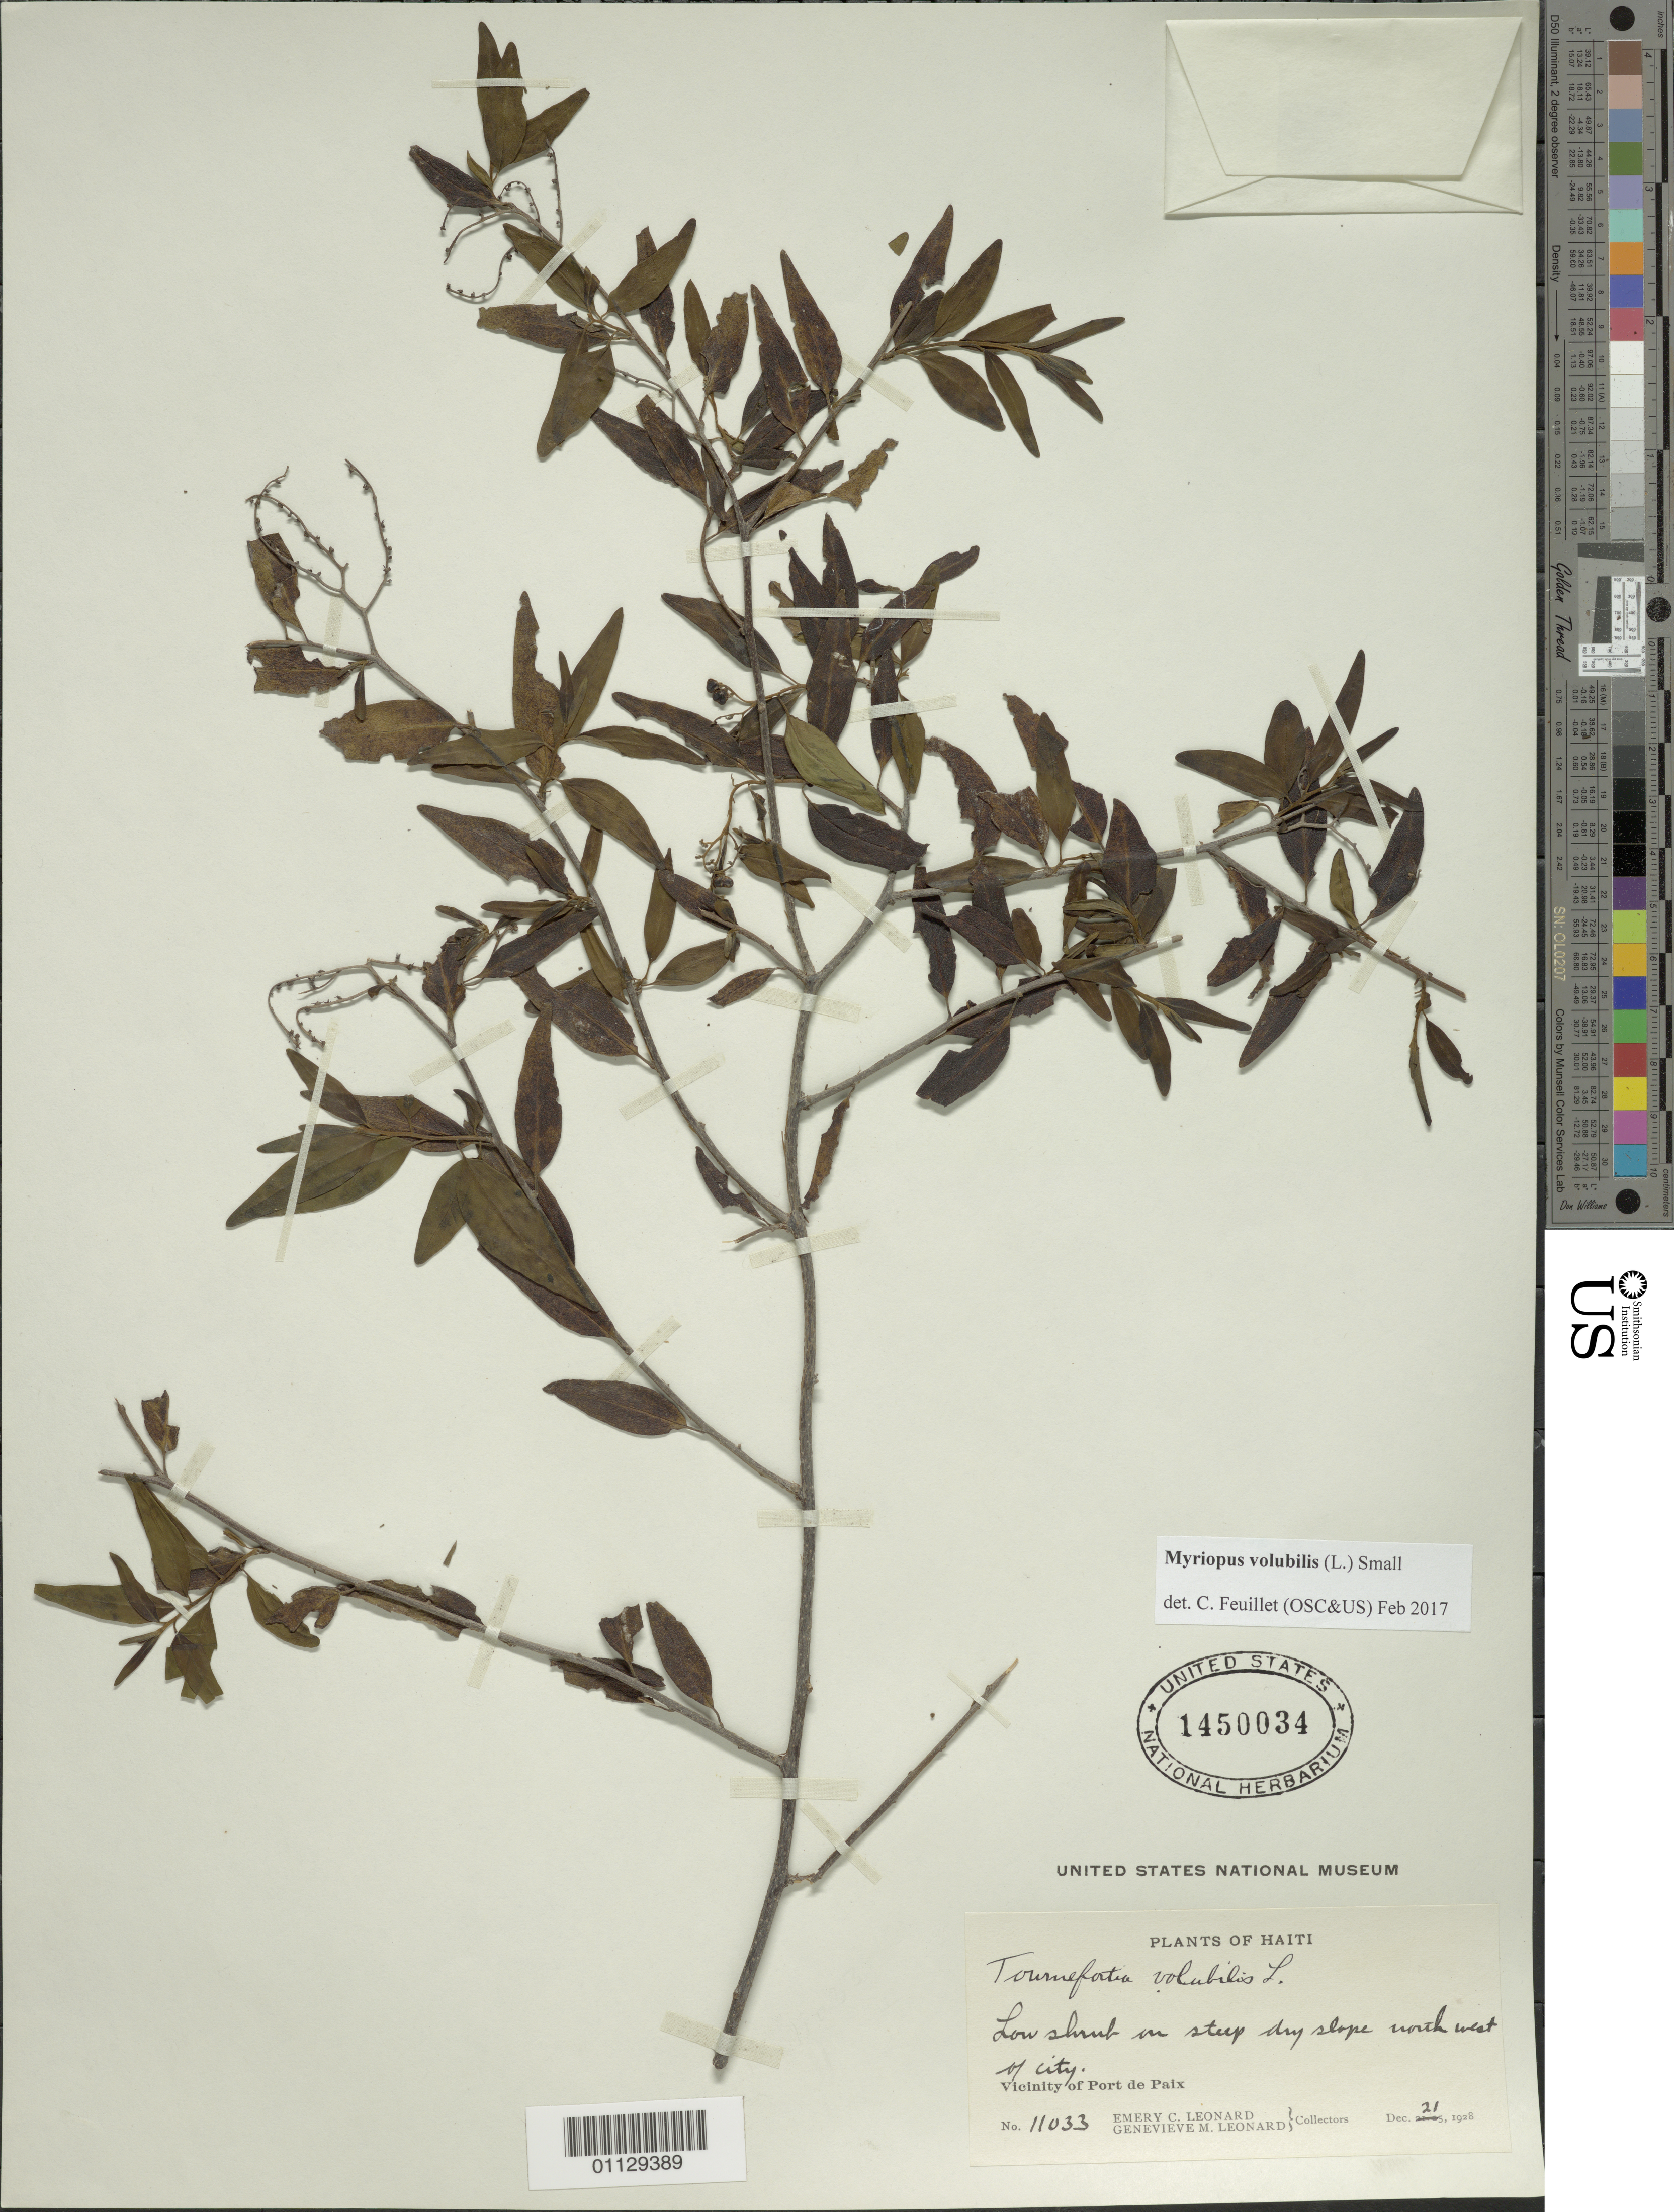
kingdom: Plantae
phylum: Tracheophyta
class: Magnoliopsida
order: Boraginales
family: Heliotropiaceae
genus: Myriopus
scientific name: Myriopus volubilis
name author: (L.) Small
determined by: Feuillet, C.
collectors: E. C. Leonard & G. M. Leonard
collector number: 11033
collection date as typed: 21 Dec 1928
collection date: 1928-12-21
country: Haiti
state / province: Nord-Óuest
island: Hispaniola I.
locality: Port de Paix vicinity, NW of city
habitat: Steep dry slope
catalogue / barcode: US 1450034